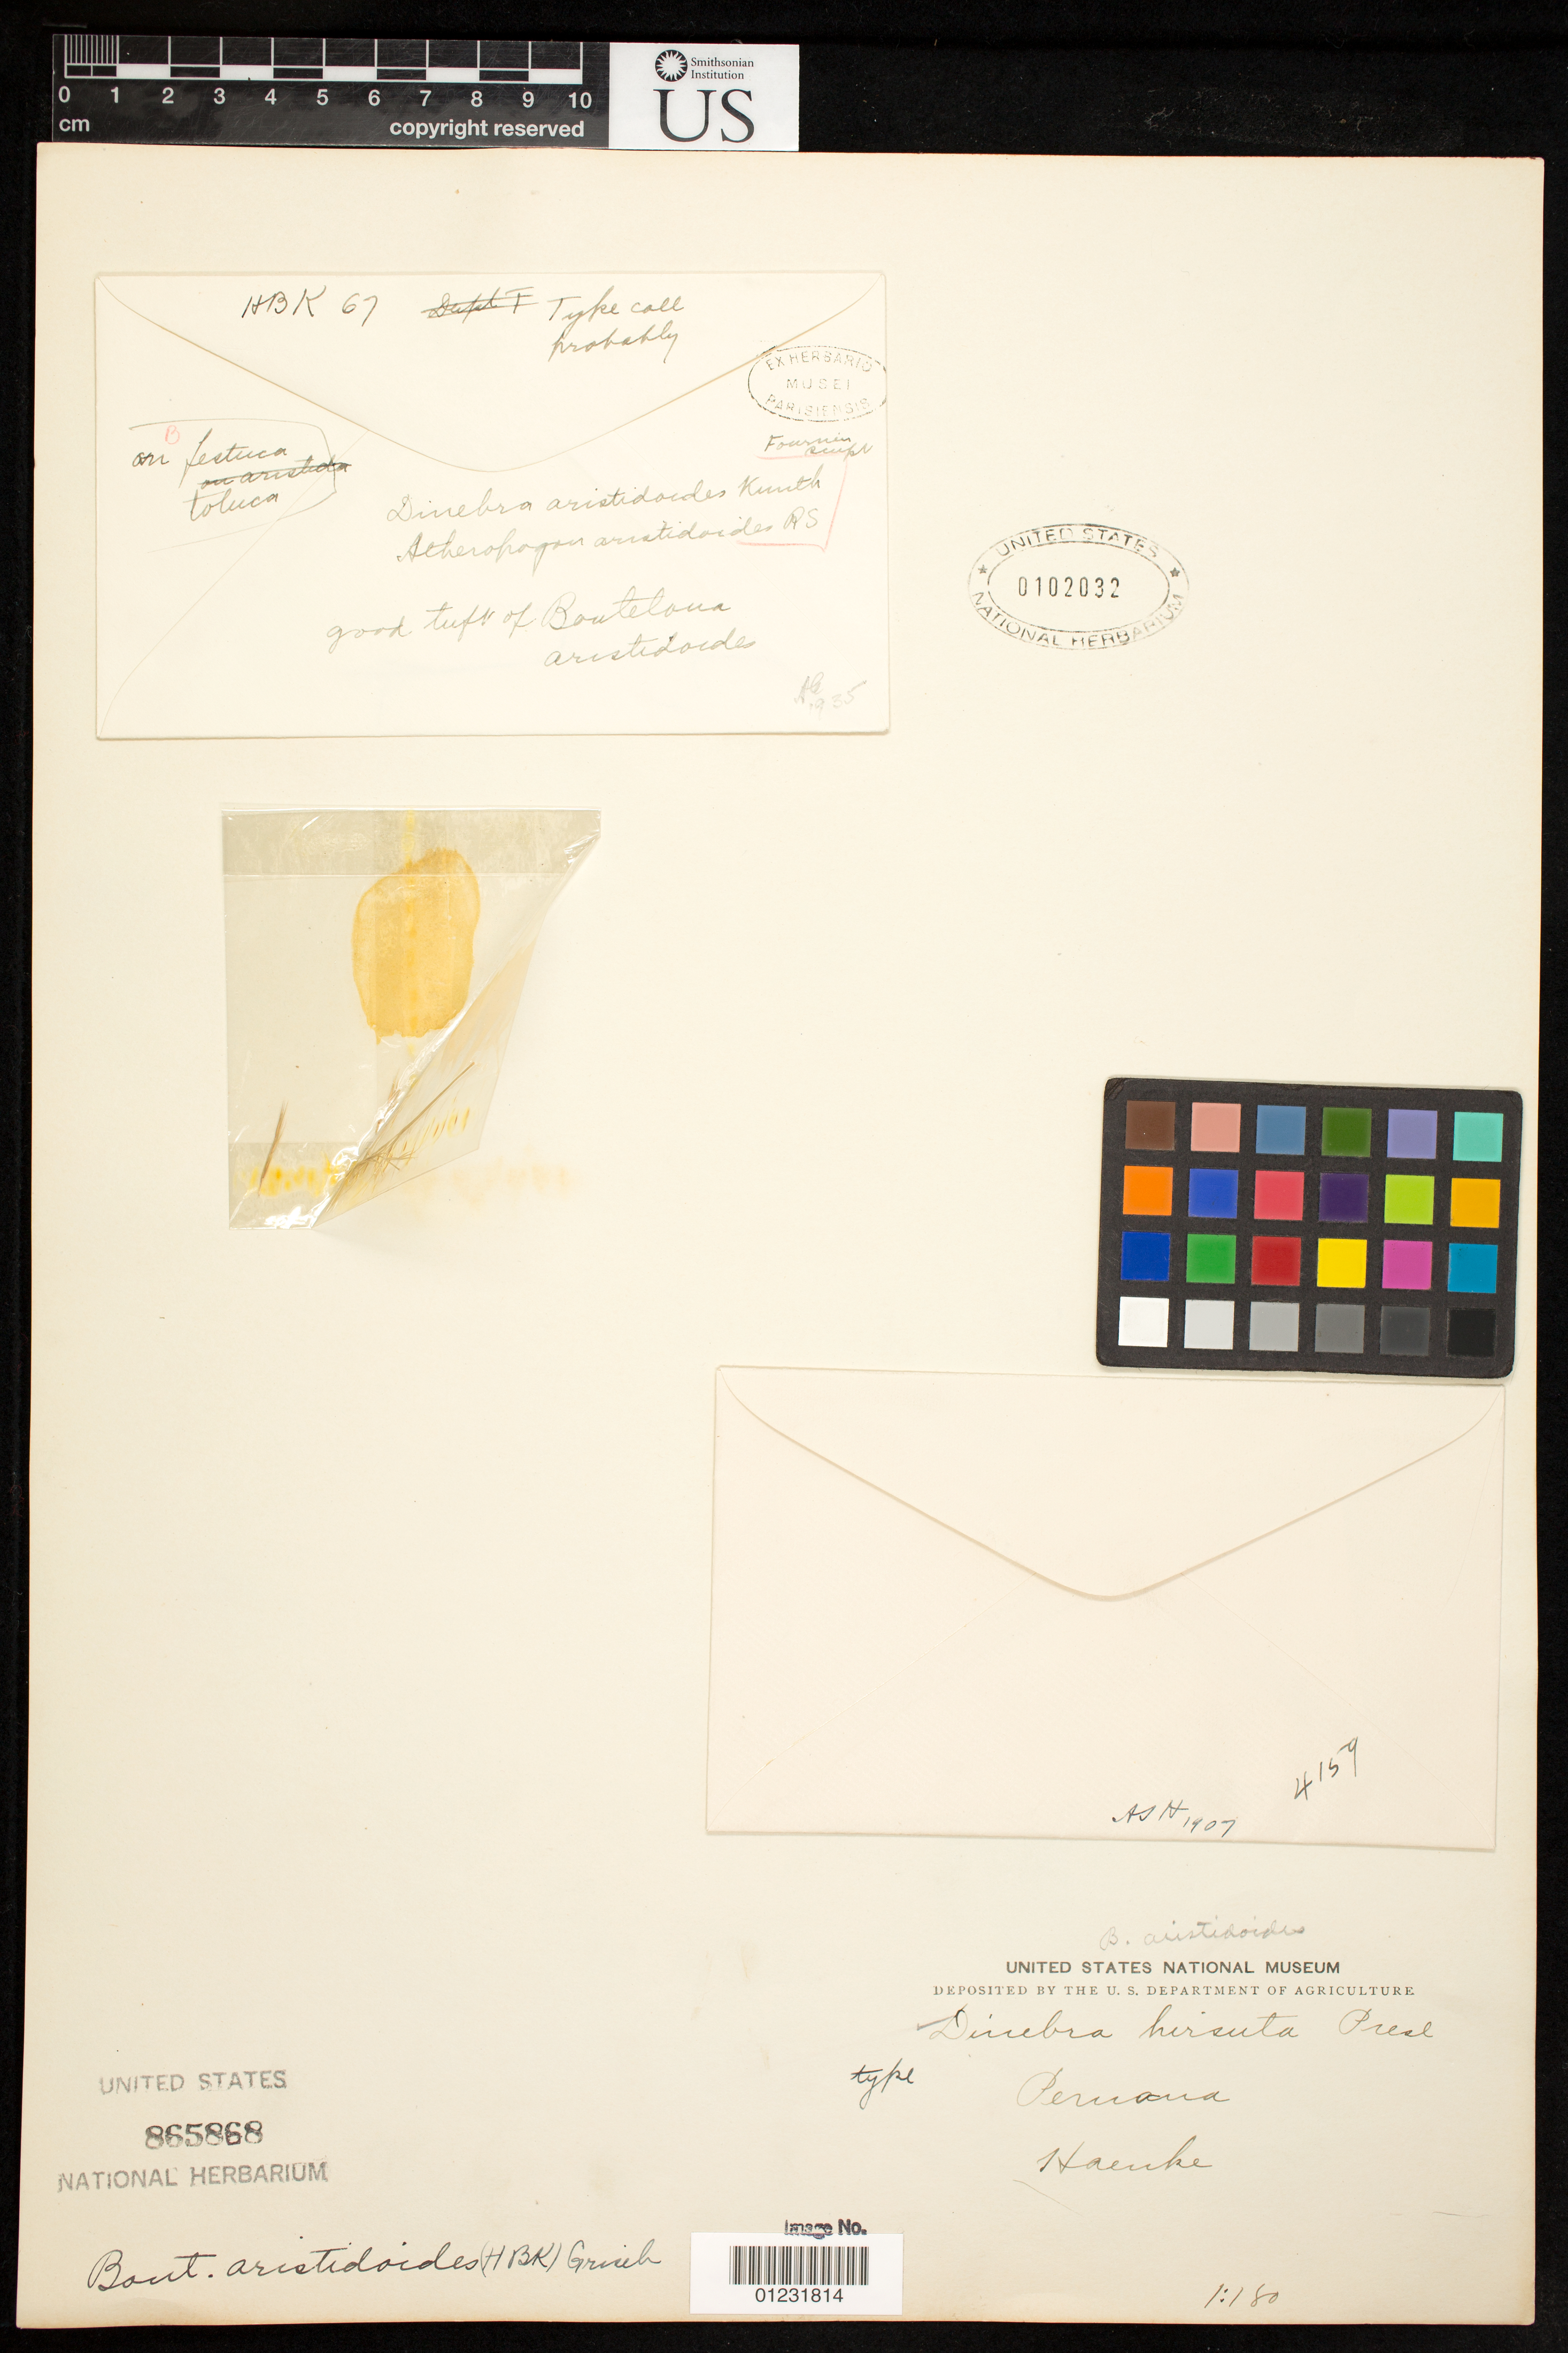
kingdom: Plantae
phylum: Tracheophyta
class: Liliopsida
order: Poales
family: Poaceae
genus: Dinebra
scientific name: Dinebra aristidoides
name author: Kunth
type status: Type Collection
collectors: Humboldt, Bonpland & Kunth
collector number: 67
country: Mexico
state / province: México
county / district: Toluca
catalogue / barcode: US 102032